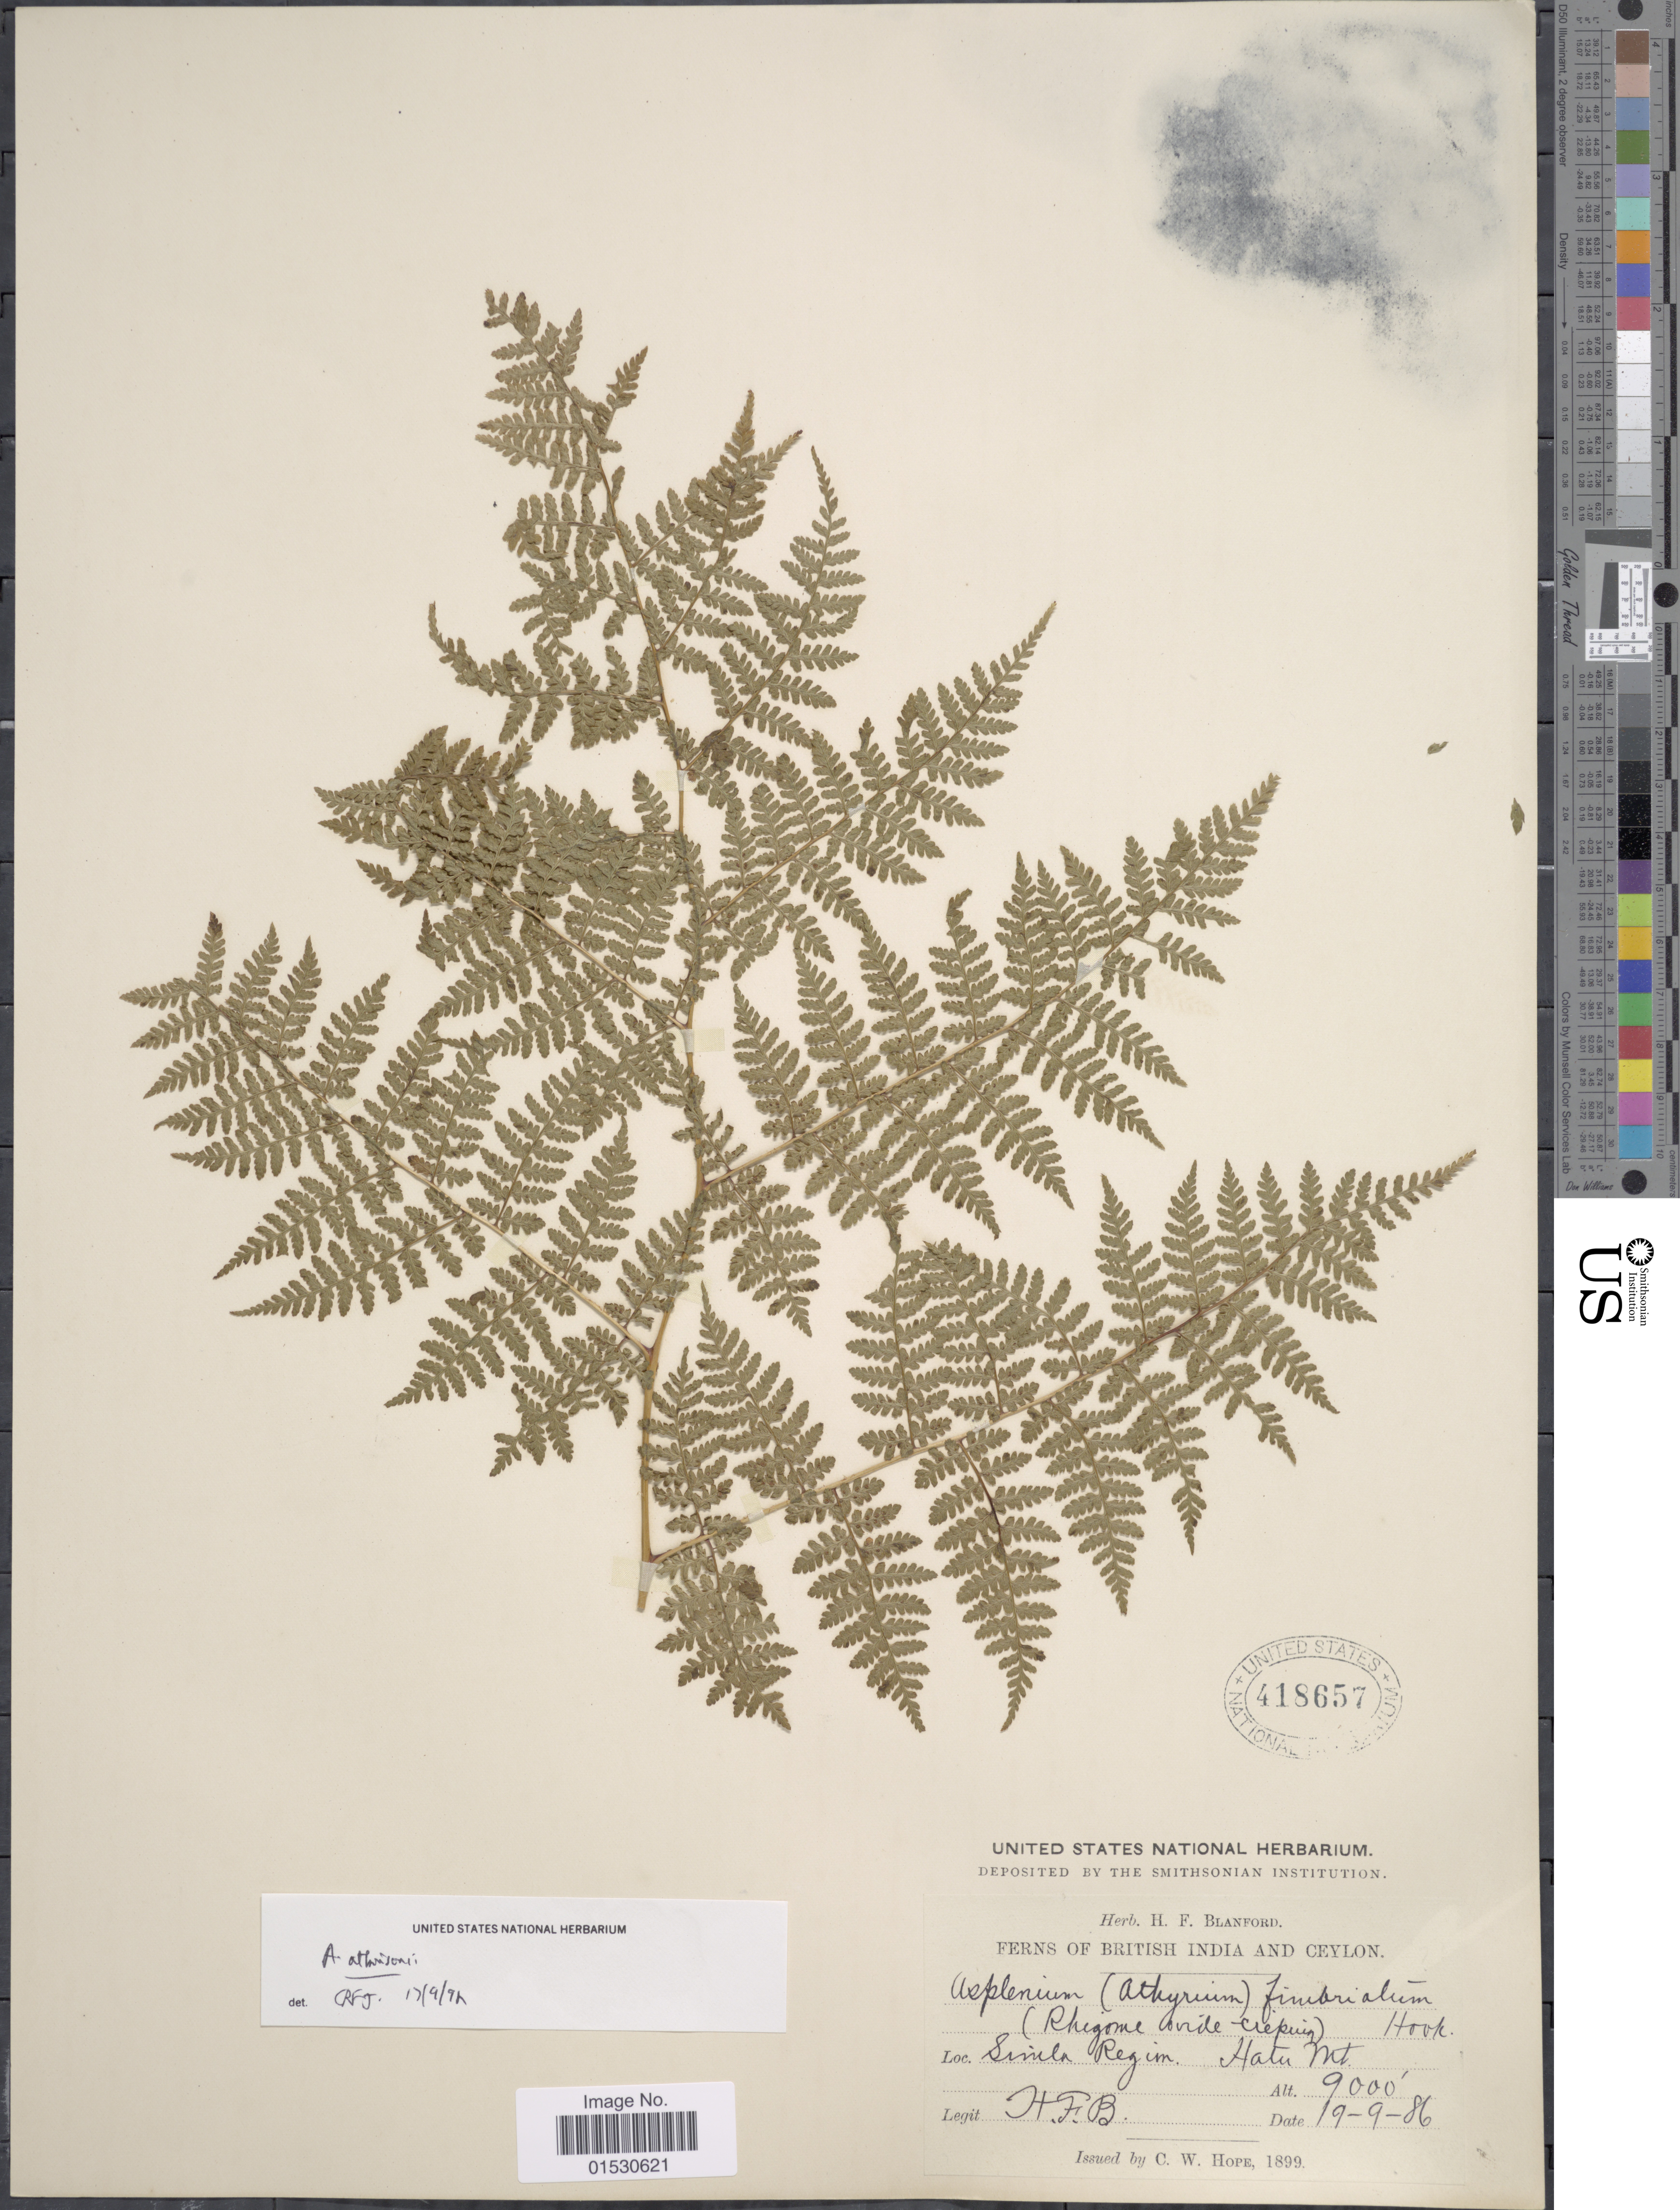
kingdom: Plantae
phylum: Tracheophyta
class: Polypodiopsida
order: Polypodiales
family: Athyriaceae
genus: Athyrium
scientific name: Athyrium fimbriatum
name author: (Wall.) T. Moore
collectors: H. Blanford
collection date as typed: Transcribed d/m/y: 19/9/86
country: India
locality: Simla Regim, Hatu Mt.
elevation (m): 2743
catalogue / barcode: US 418657